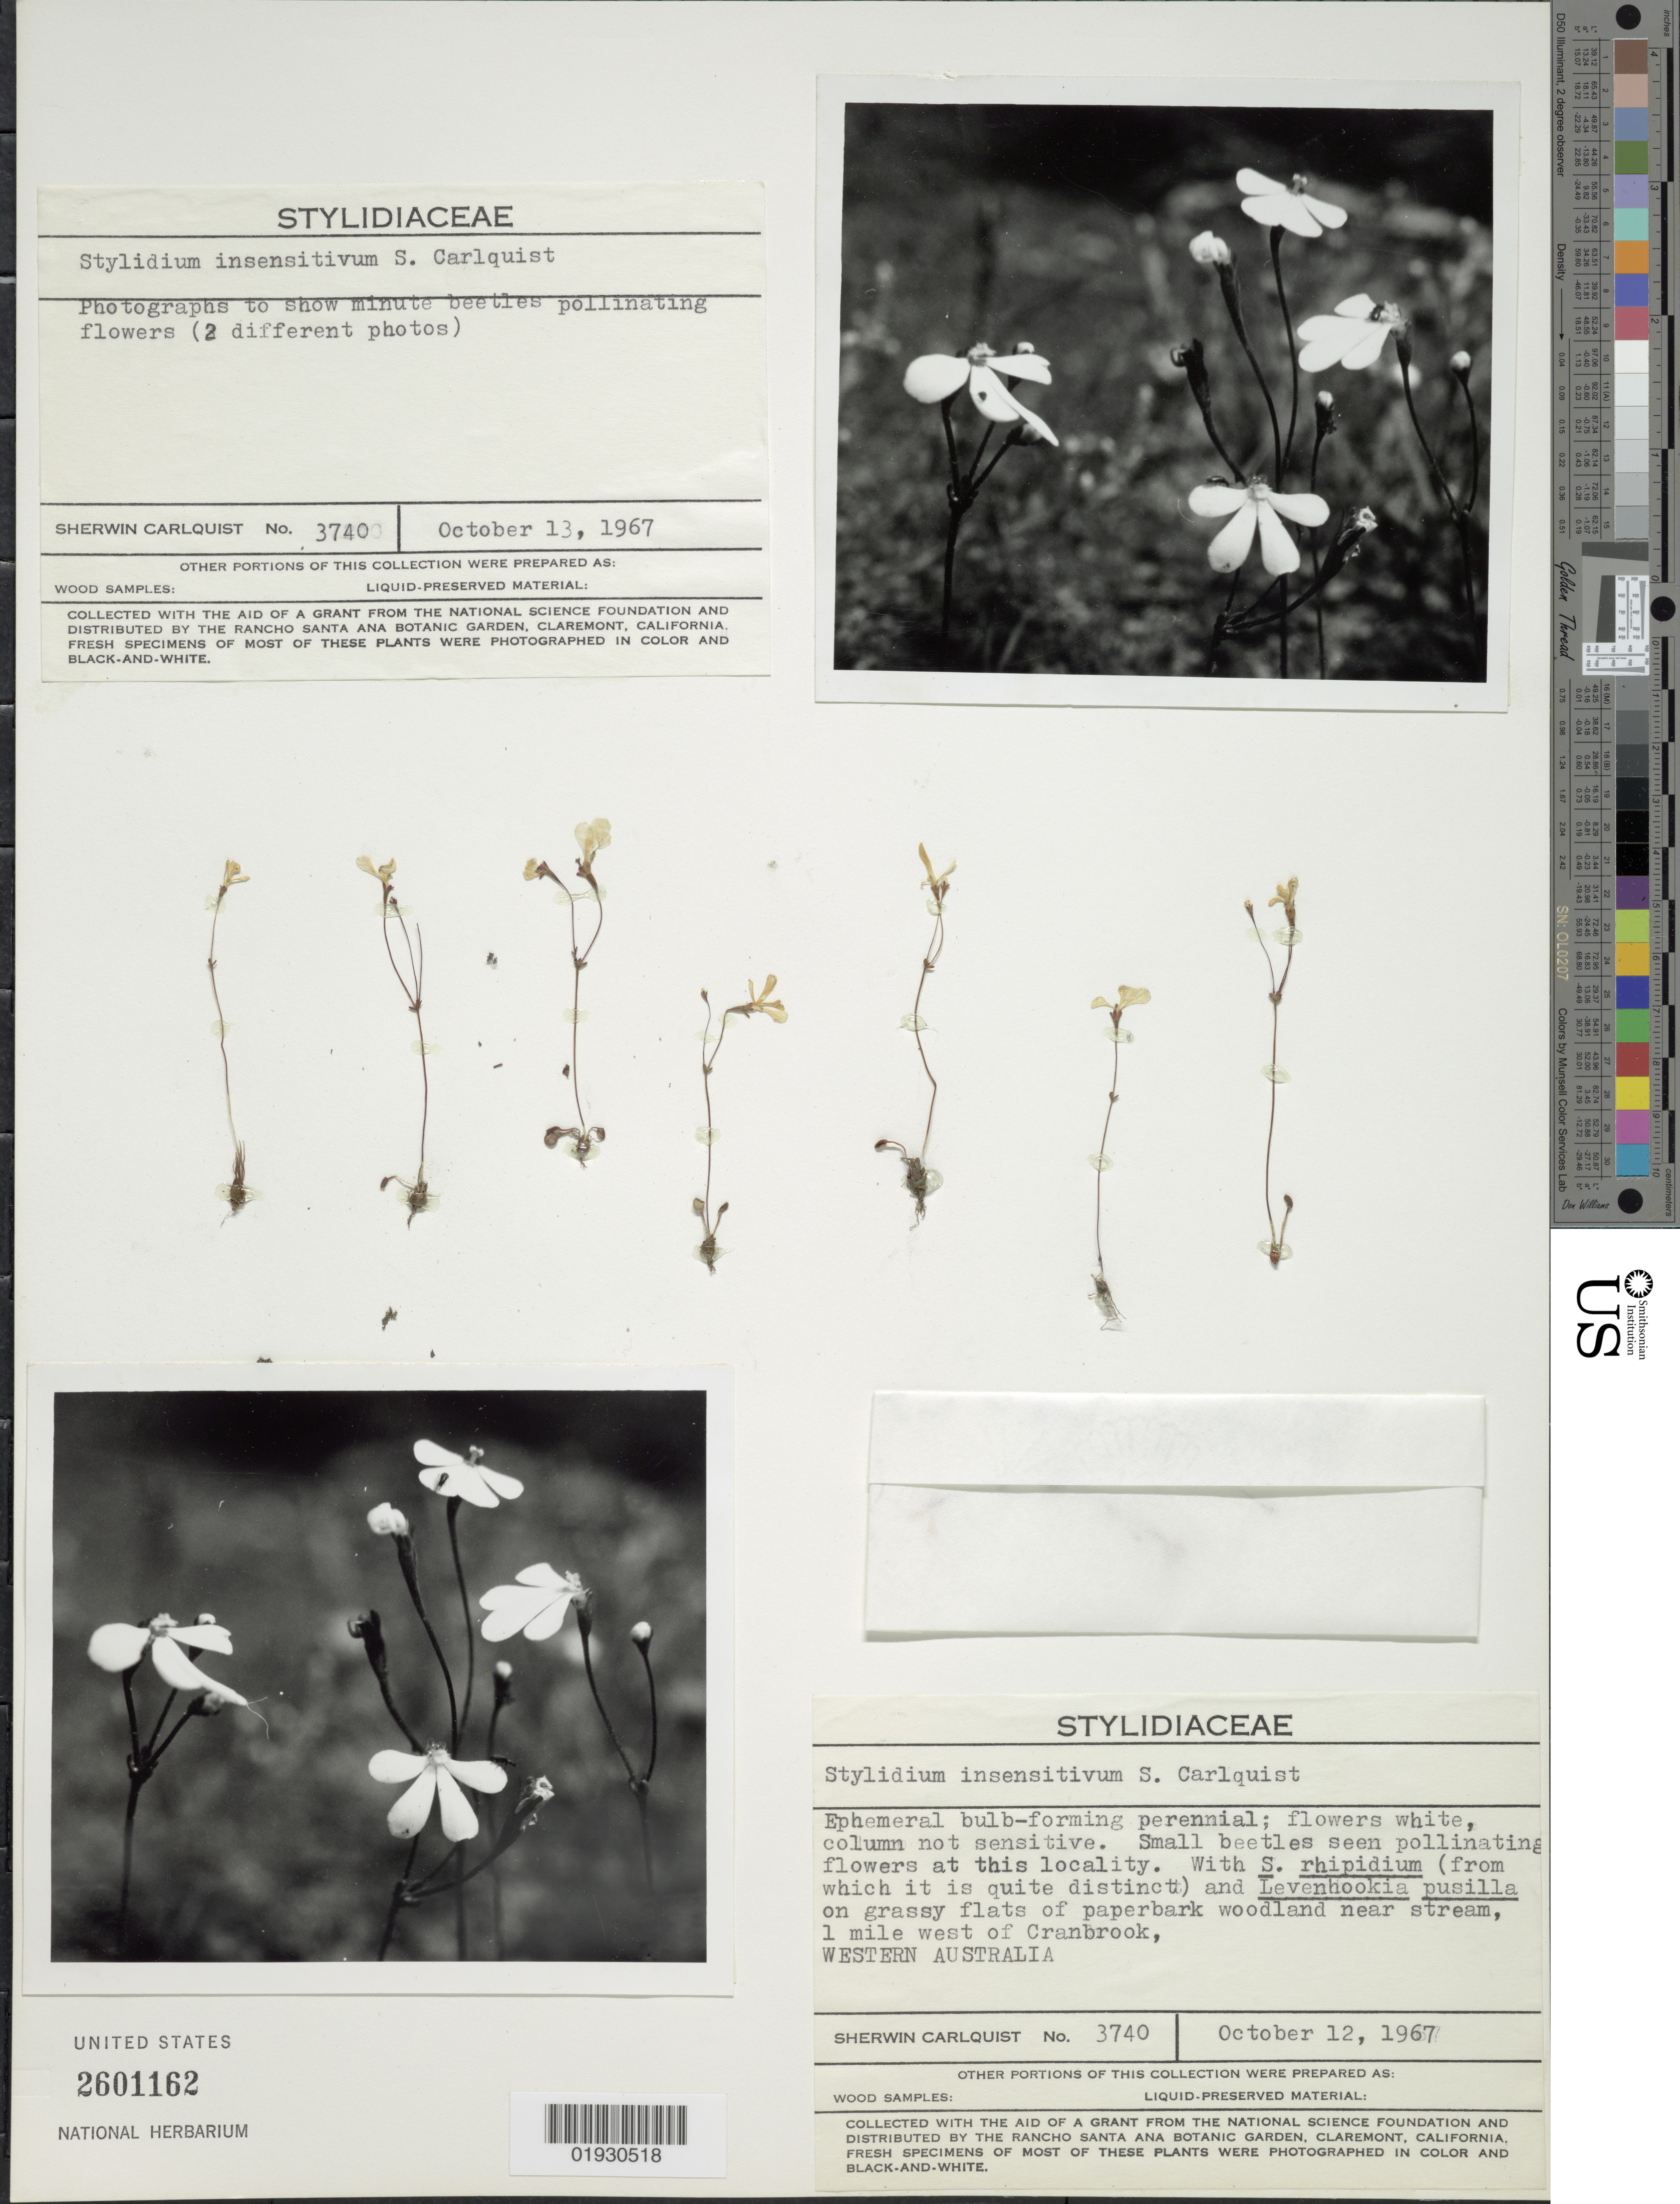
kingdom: Plantae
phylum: Tracheophyta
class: Magnoliopsida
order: Asterales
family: Stylidiaceae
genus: Stylidium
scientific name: Stylidium insensitivum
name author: Carlquist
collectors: S. Carlquist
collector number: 3740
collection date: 1967-10-12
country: Australia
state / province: Western Australia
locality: On grassy flats of paperbark woodland near stream, 1 mile west of Cranbrook.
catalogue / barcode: US 2601162